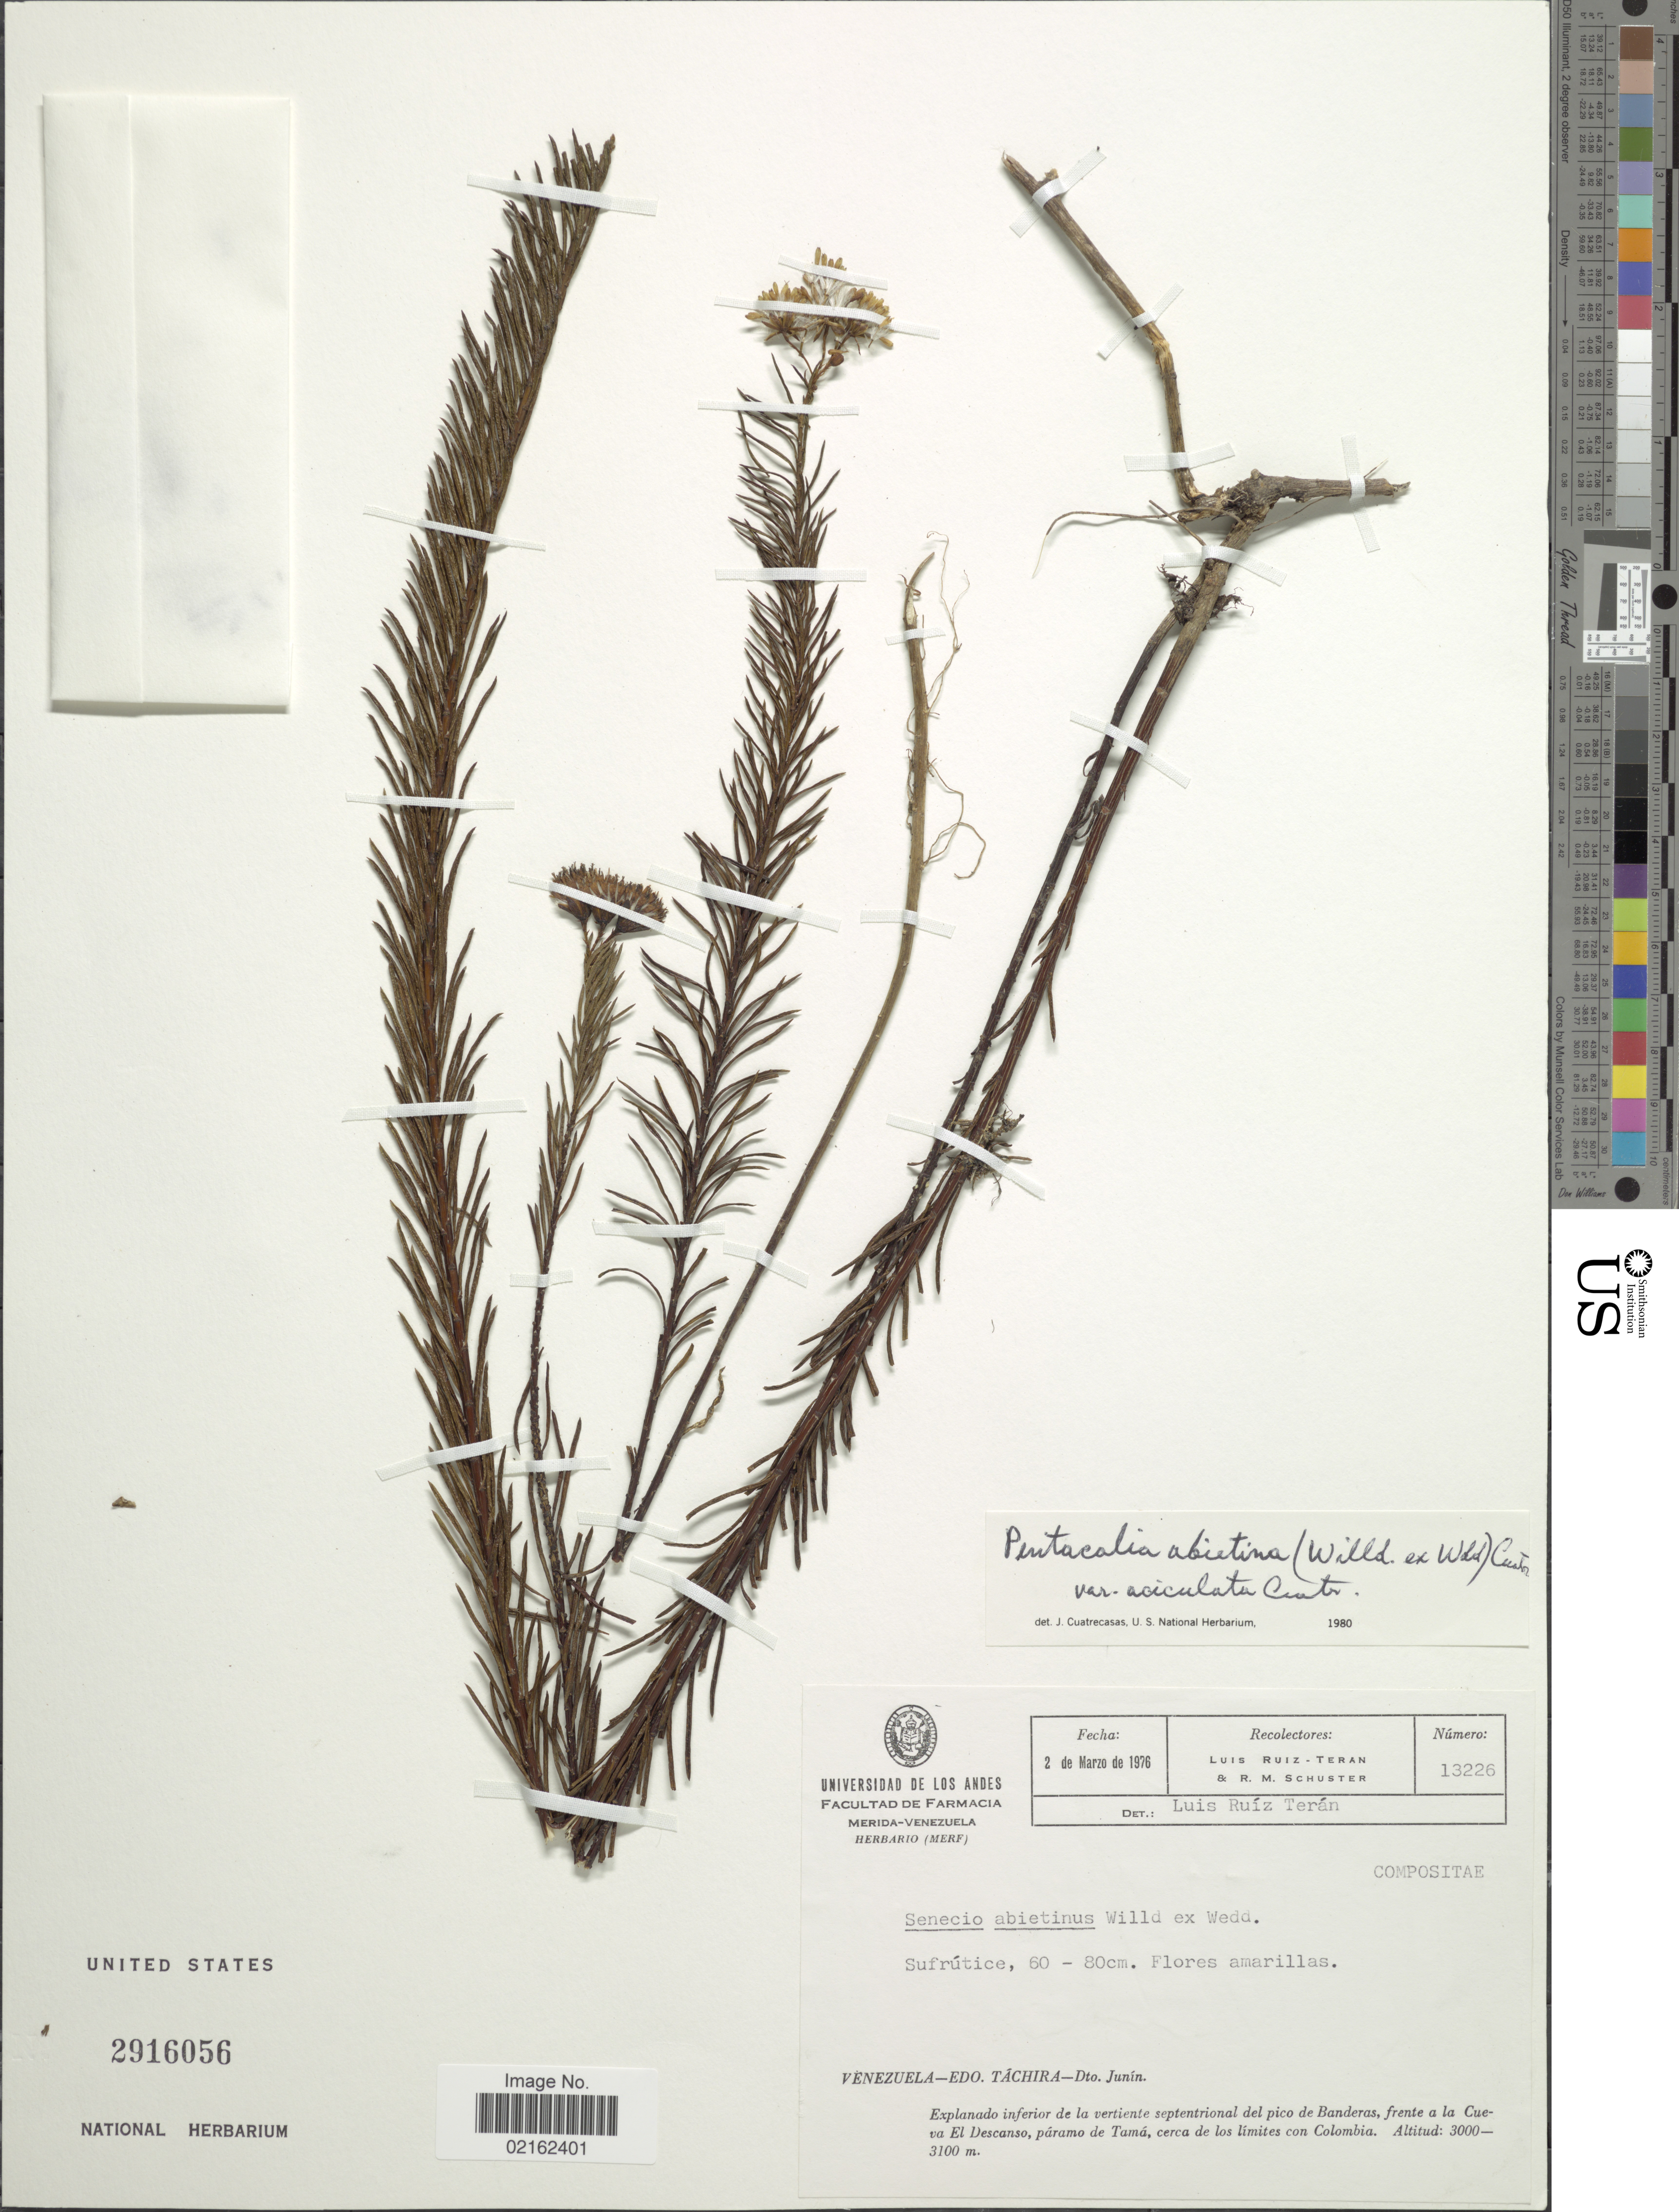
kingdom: Plantae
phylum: Tracheophyta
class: Magnoliopsida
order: Asterales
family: Asteraceae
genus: Pentacalia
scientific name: Pentacalia abietina var. aciculata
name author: (Cuatrec.) Cuatrec.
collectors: L. Teran & R. M. Schuster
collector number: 13226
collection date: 1976-03-02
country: Venezuela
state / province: Tachira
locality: Dto. Junin, pico de Banderas, frente a la Cueva El Descanso, paramo de Tama, cerca de los limites con Colombia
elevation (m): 3000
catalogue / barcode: US 2916056